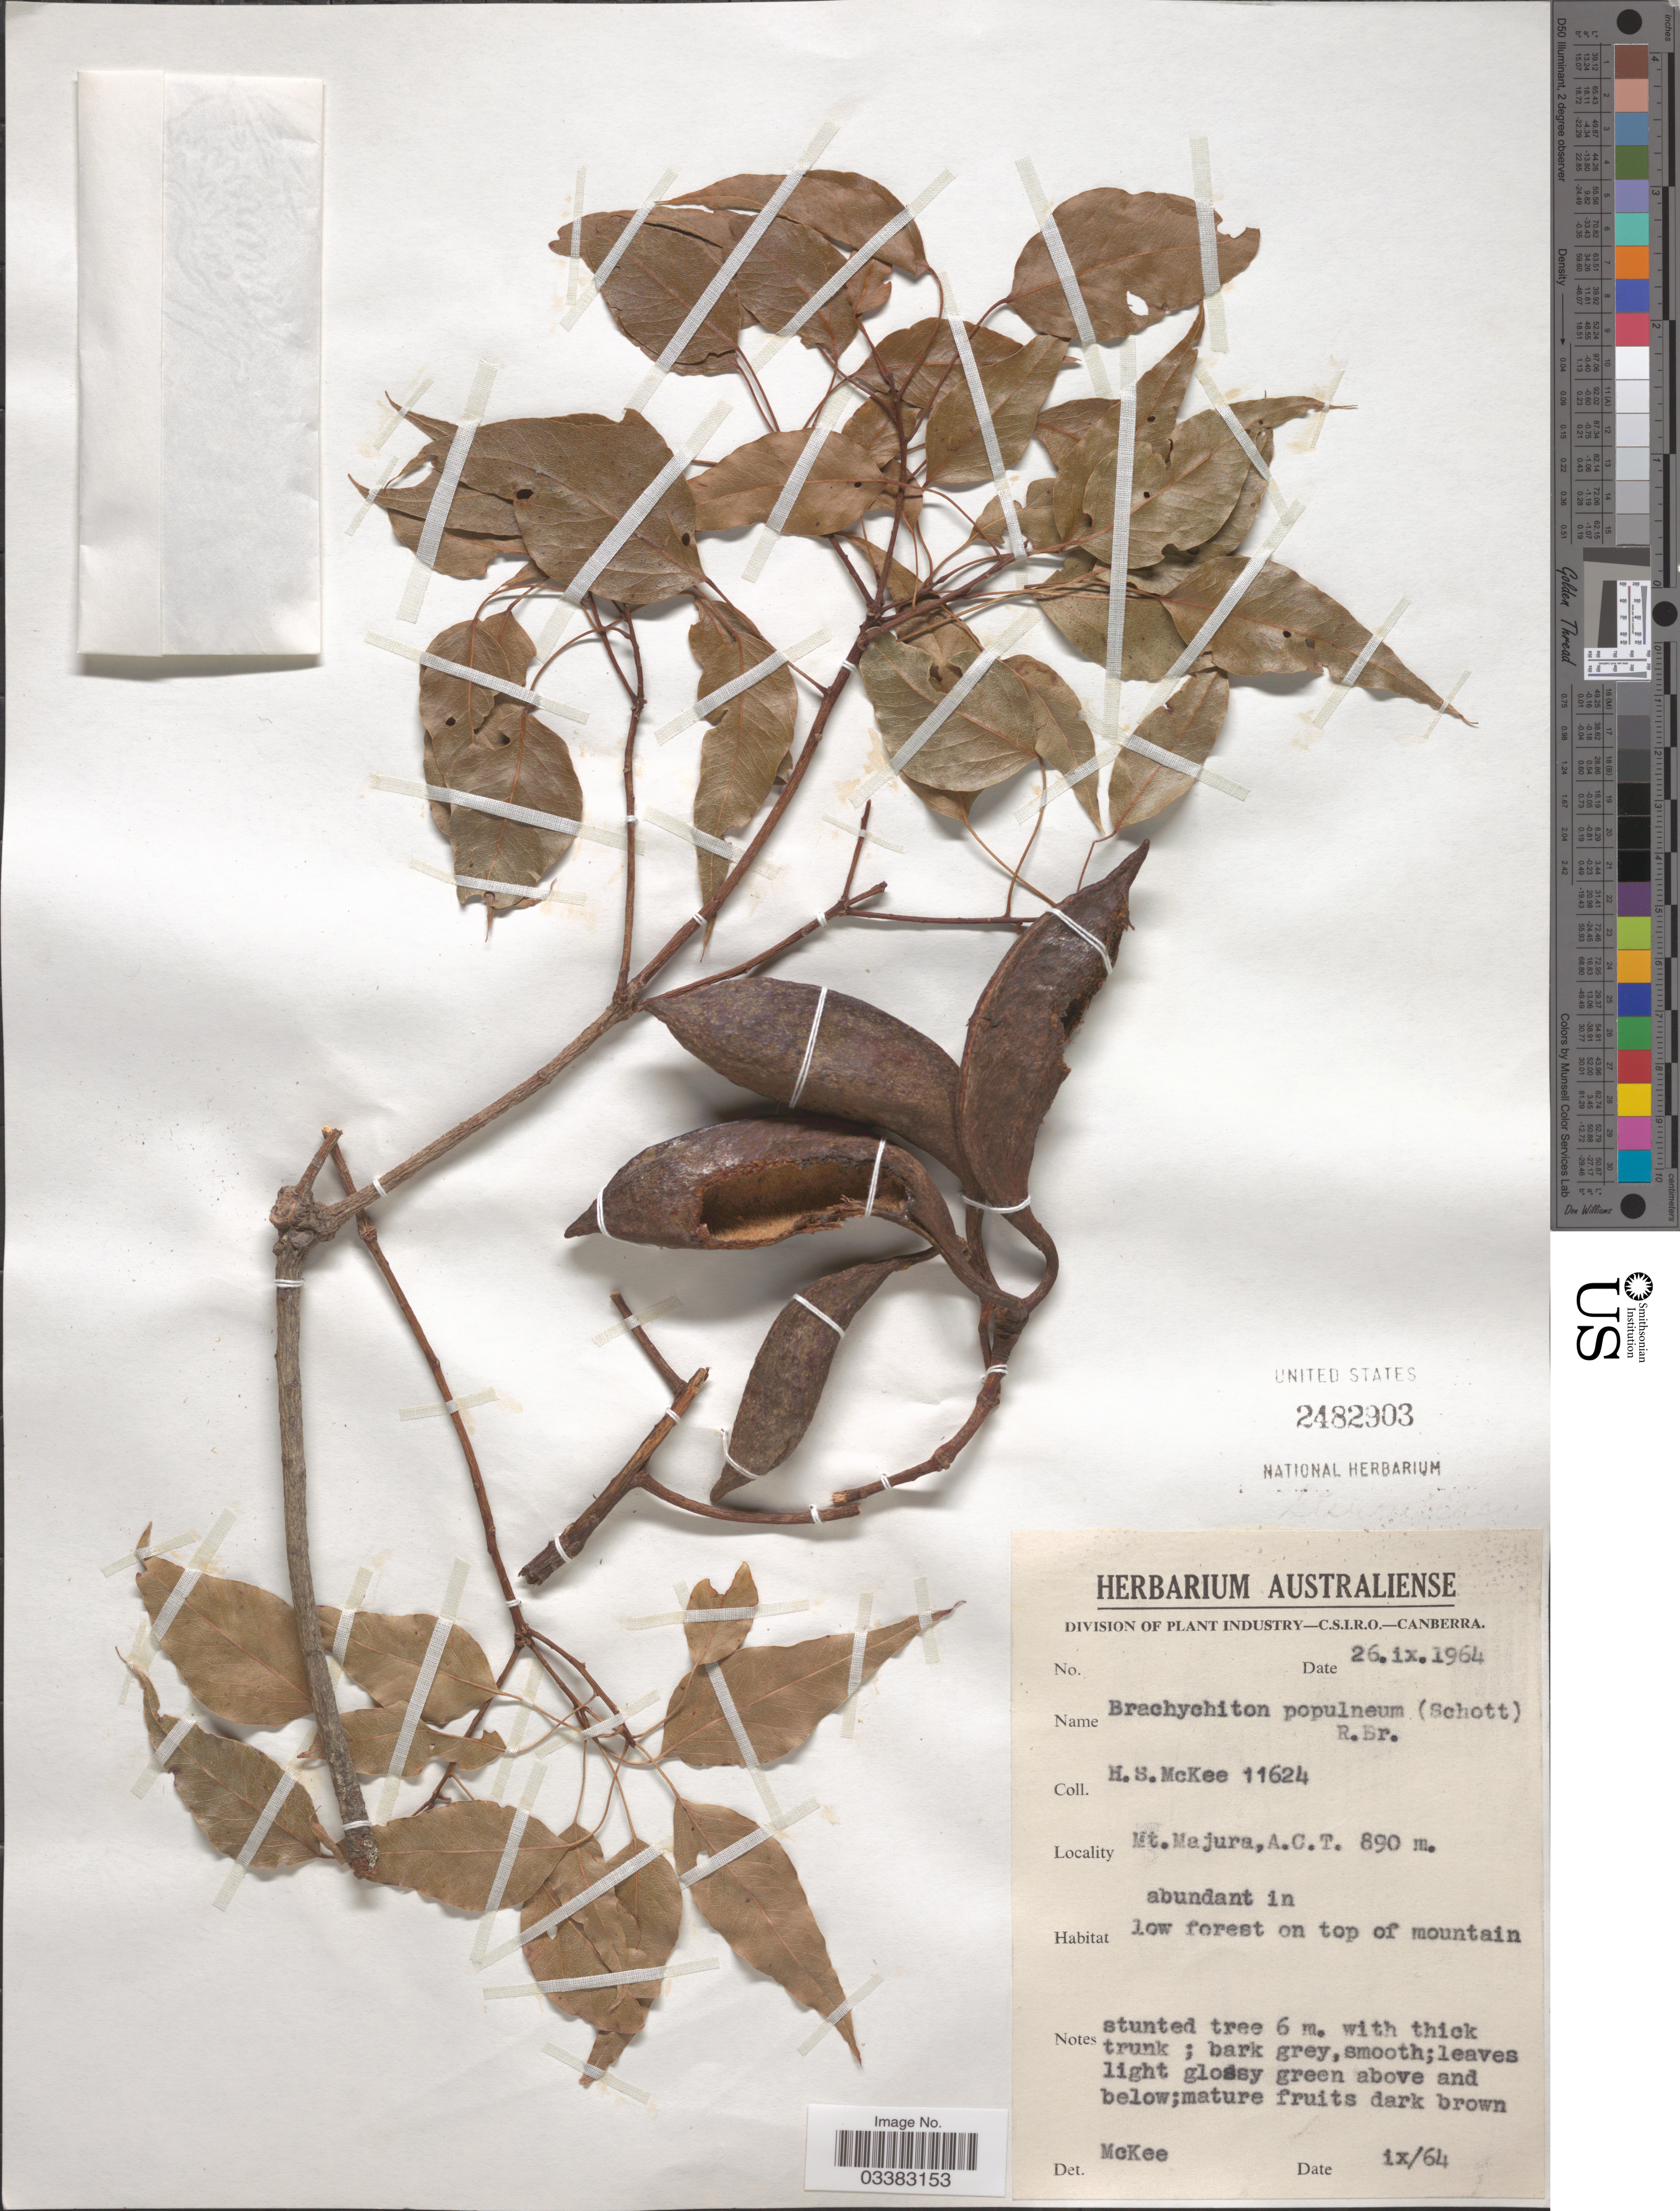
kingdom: Plantae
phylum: Tracheophyta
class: Magnoliopsida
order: Malvales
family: Malvaceae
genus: Brachychiton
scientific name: Brachychiton populneus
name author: (Schott & Endl.) R. Br.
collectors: H. S. McKee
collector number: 11624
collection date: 1964-09-26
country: Australia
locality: Mt. Majura, A.C.T.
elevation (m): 890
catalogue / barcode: US 2482903